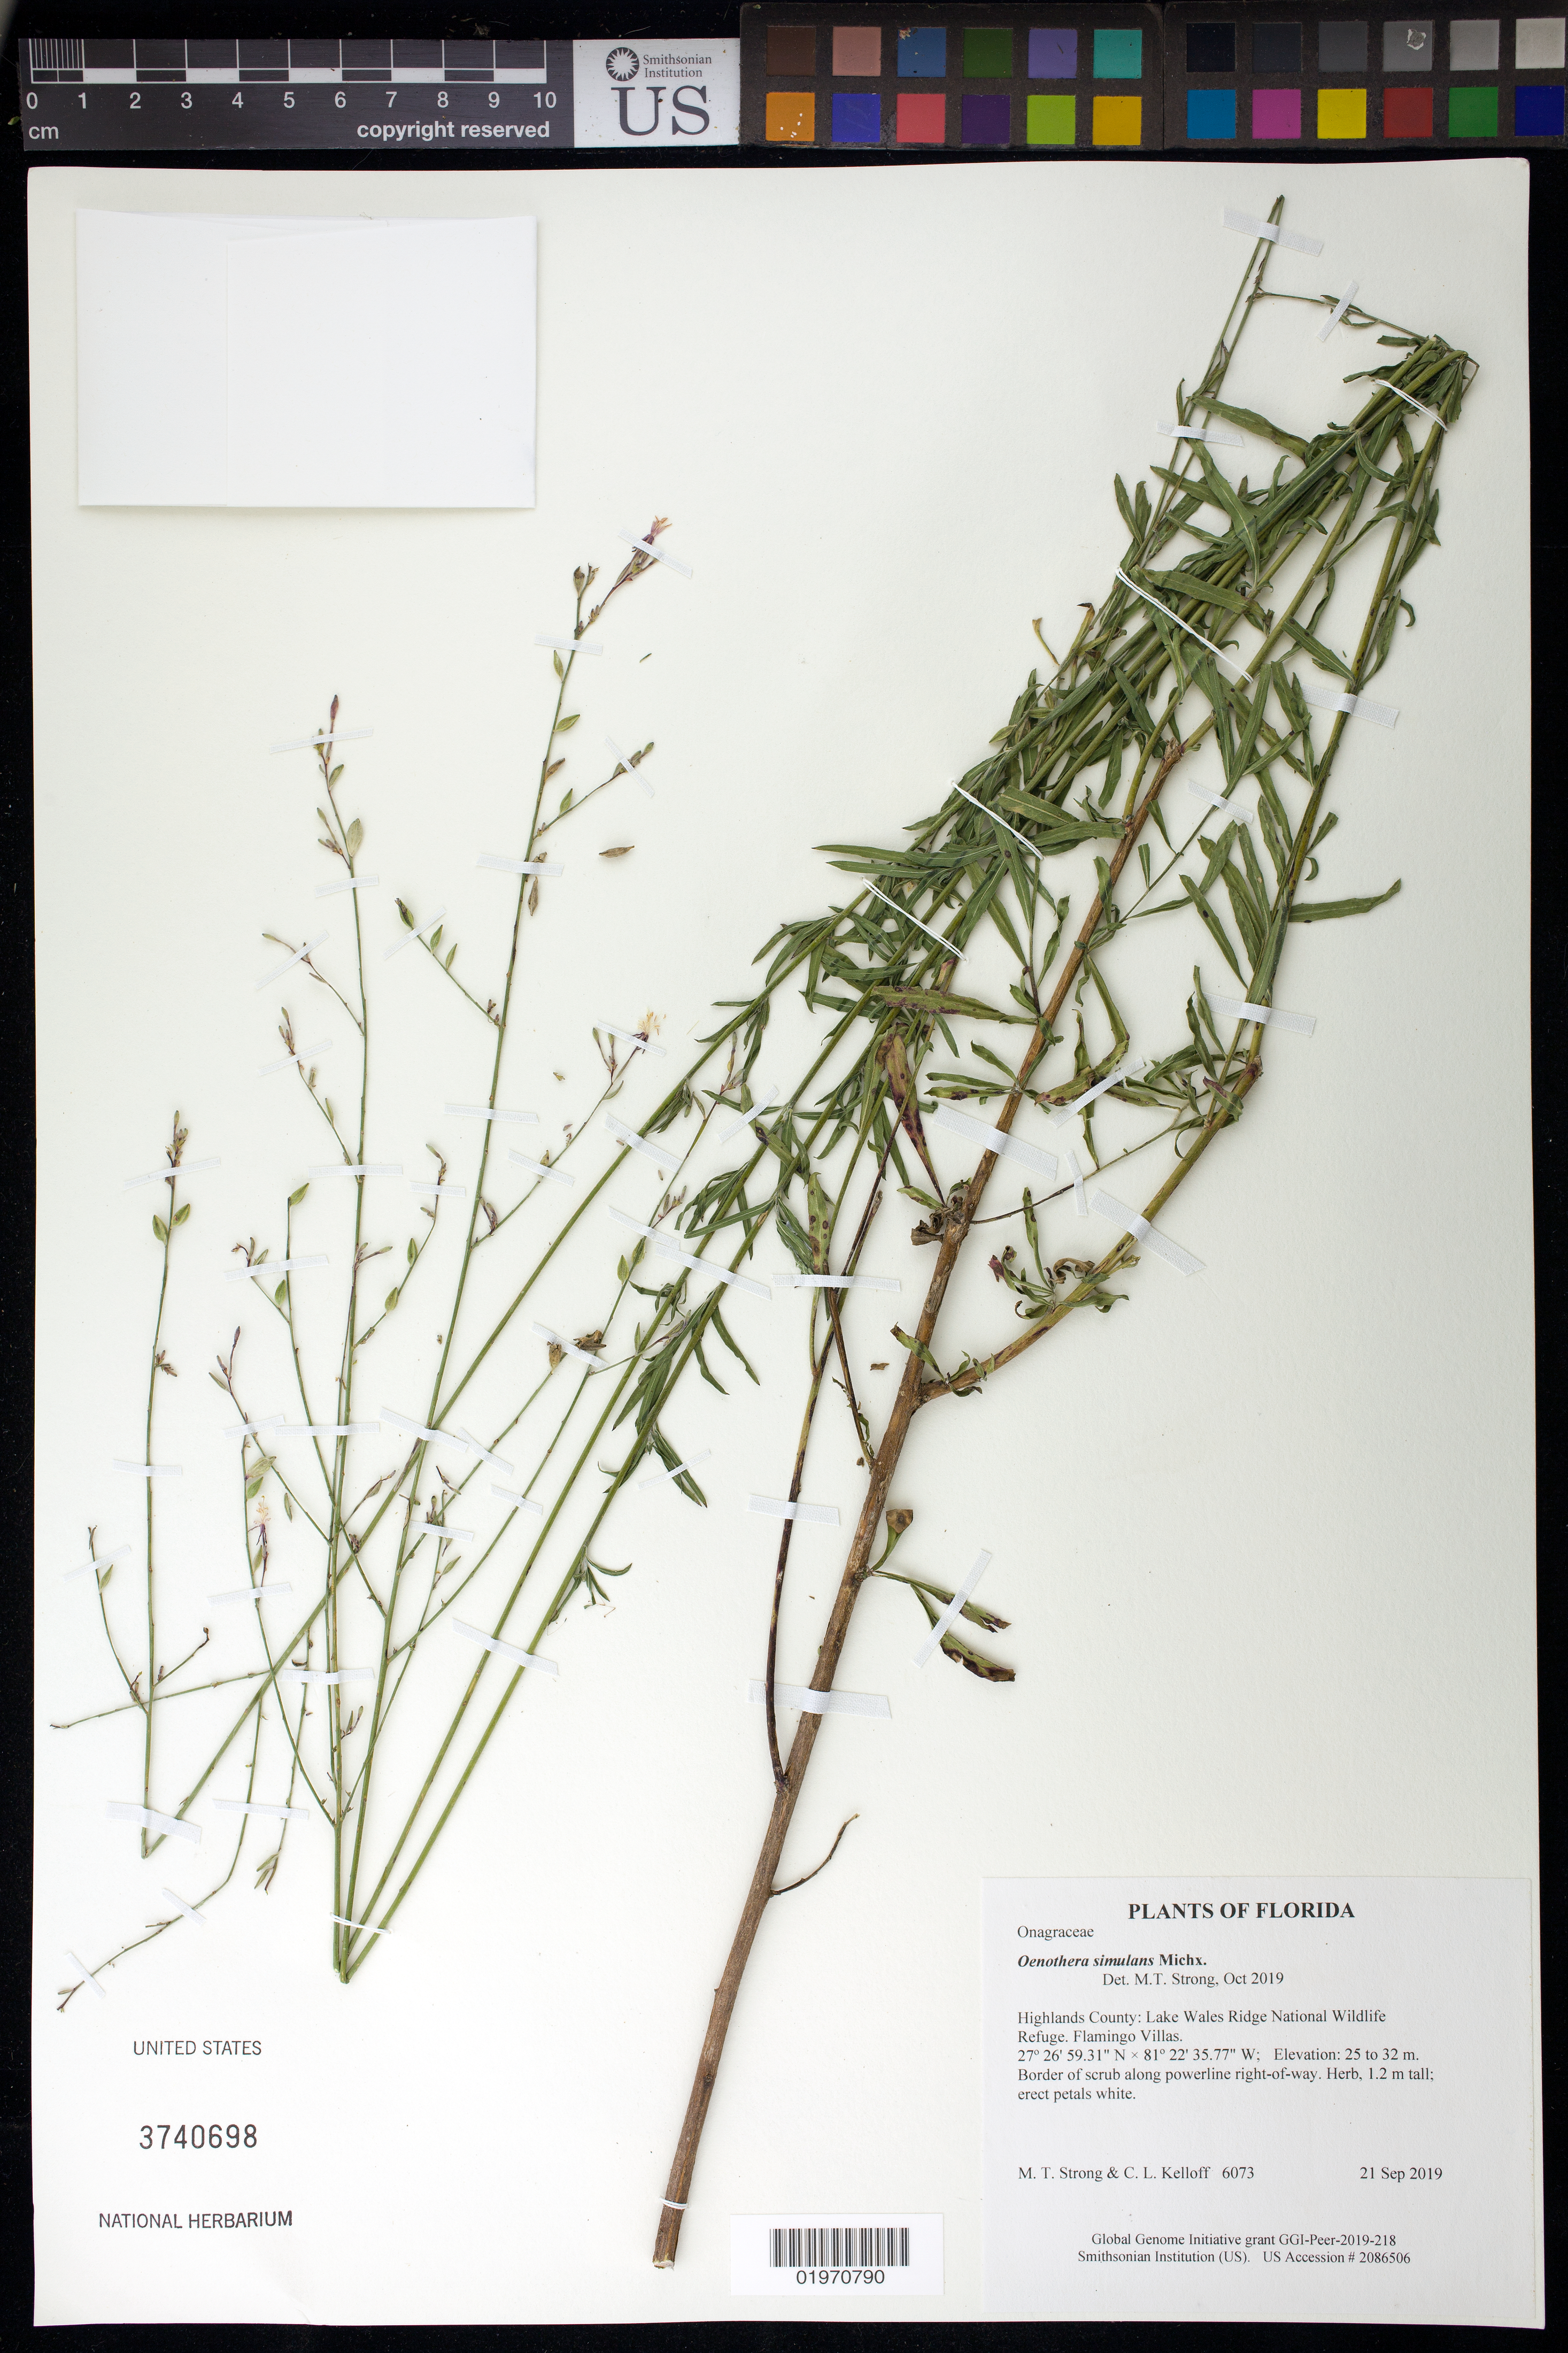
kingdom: Plantae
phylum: Tracheophyta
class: Magnoliopsida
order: Myrtales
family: Onagraceae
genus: Oenothera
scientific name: Oenothera simulans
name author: Michx.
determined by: Strong, Mark T., (BOT), Smithsonian Institution - National Museum of Natural History (UNITED STATES)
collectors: M. T. Strong & C. L. Kelloff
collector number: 6073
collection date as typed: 21 Sep 2019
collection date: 2019-09-21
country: United States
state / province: Florida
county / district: Highlands County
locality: Lake Wales Ridge National Wildlife Refuge. Flamingo Villas.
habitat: Border of scrub along powerline right-of-way.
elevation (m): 25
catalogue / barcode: US 3740698